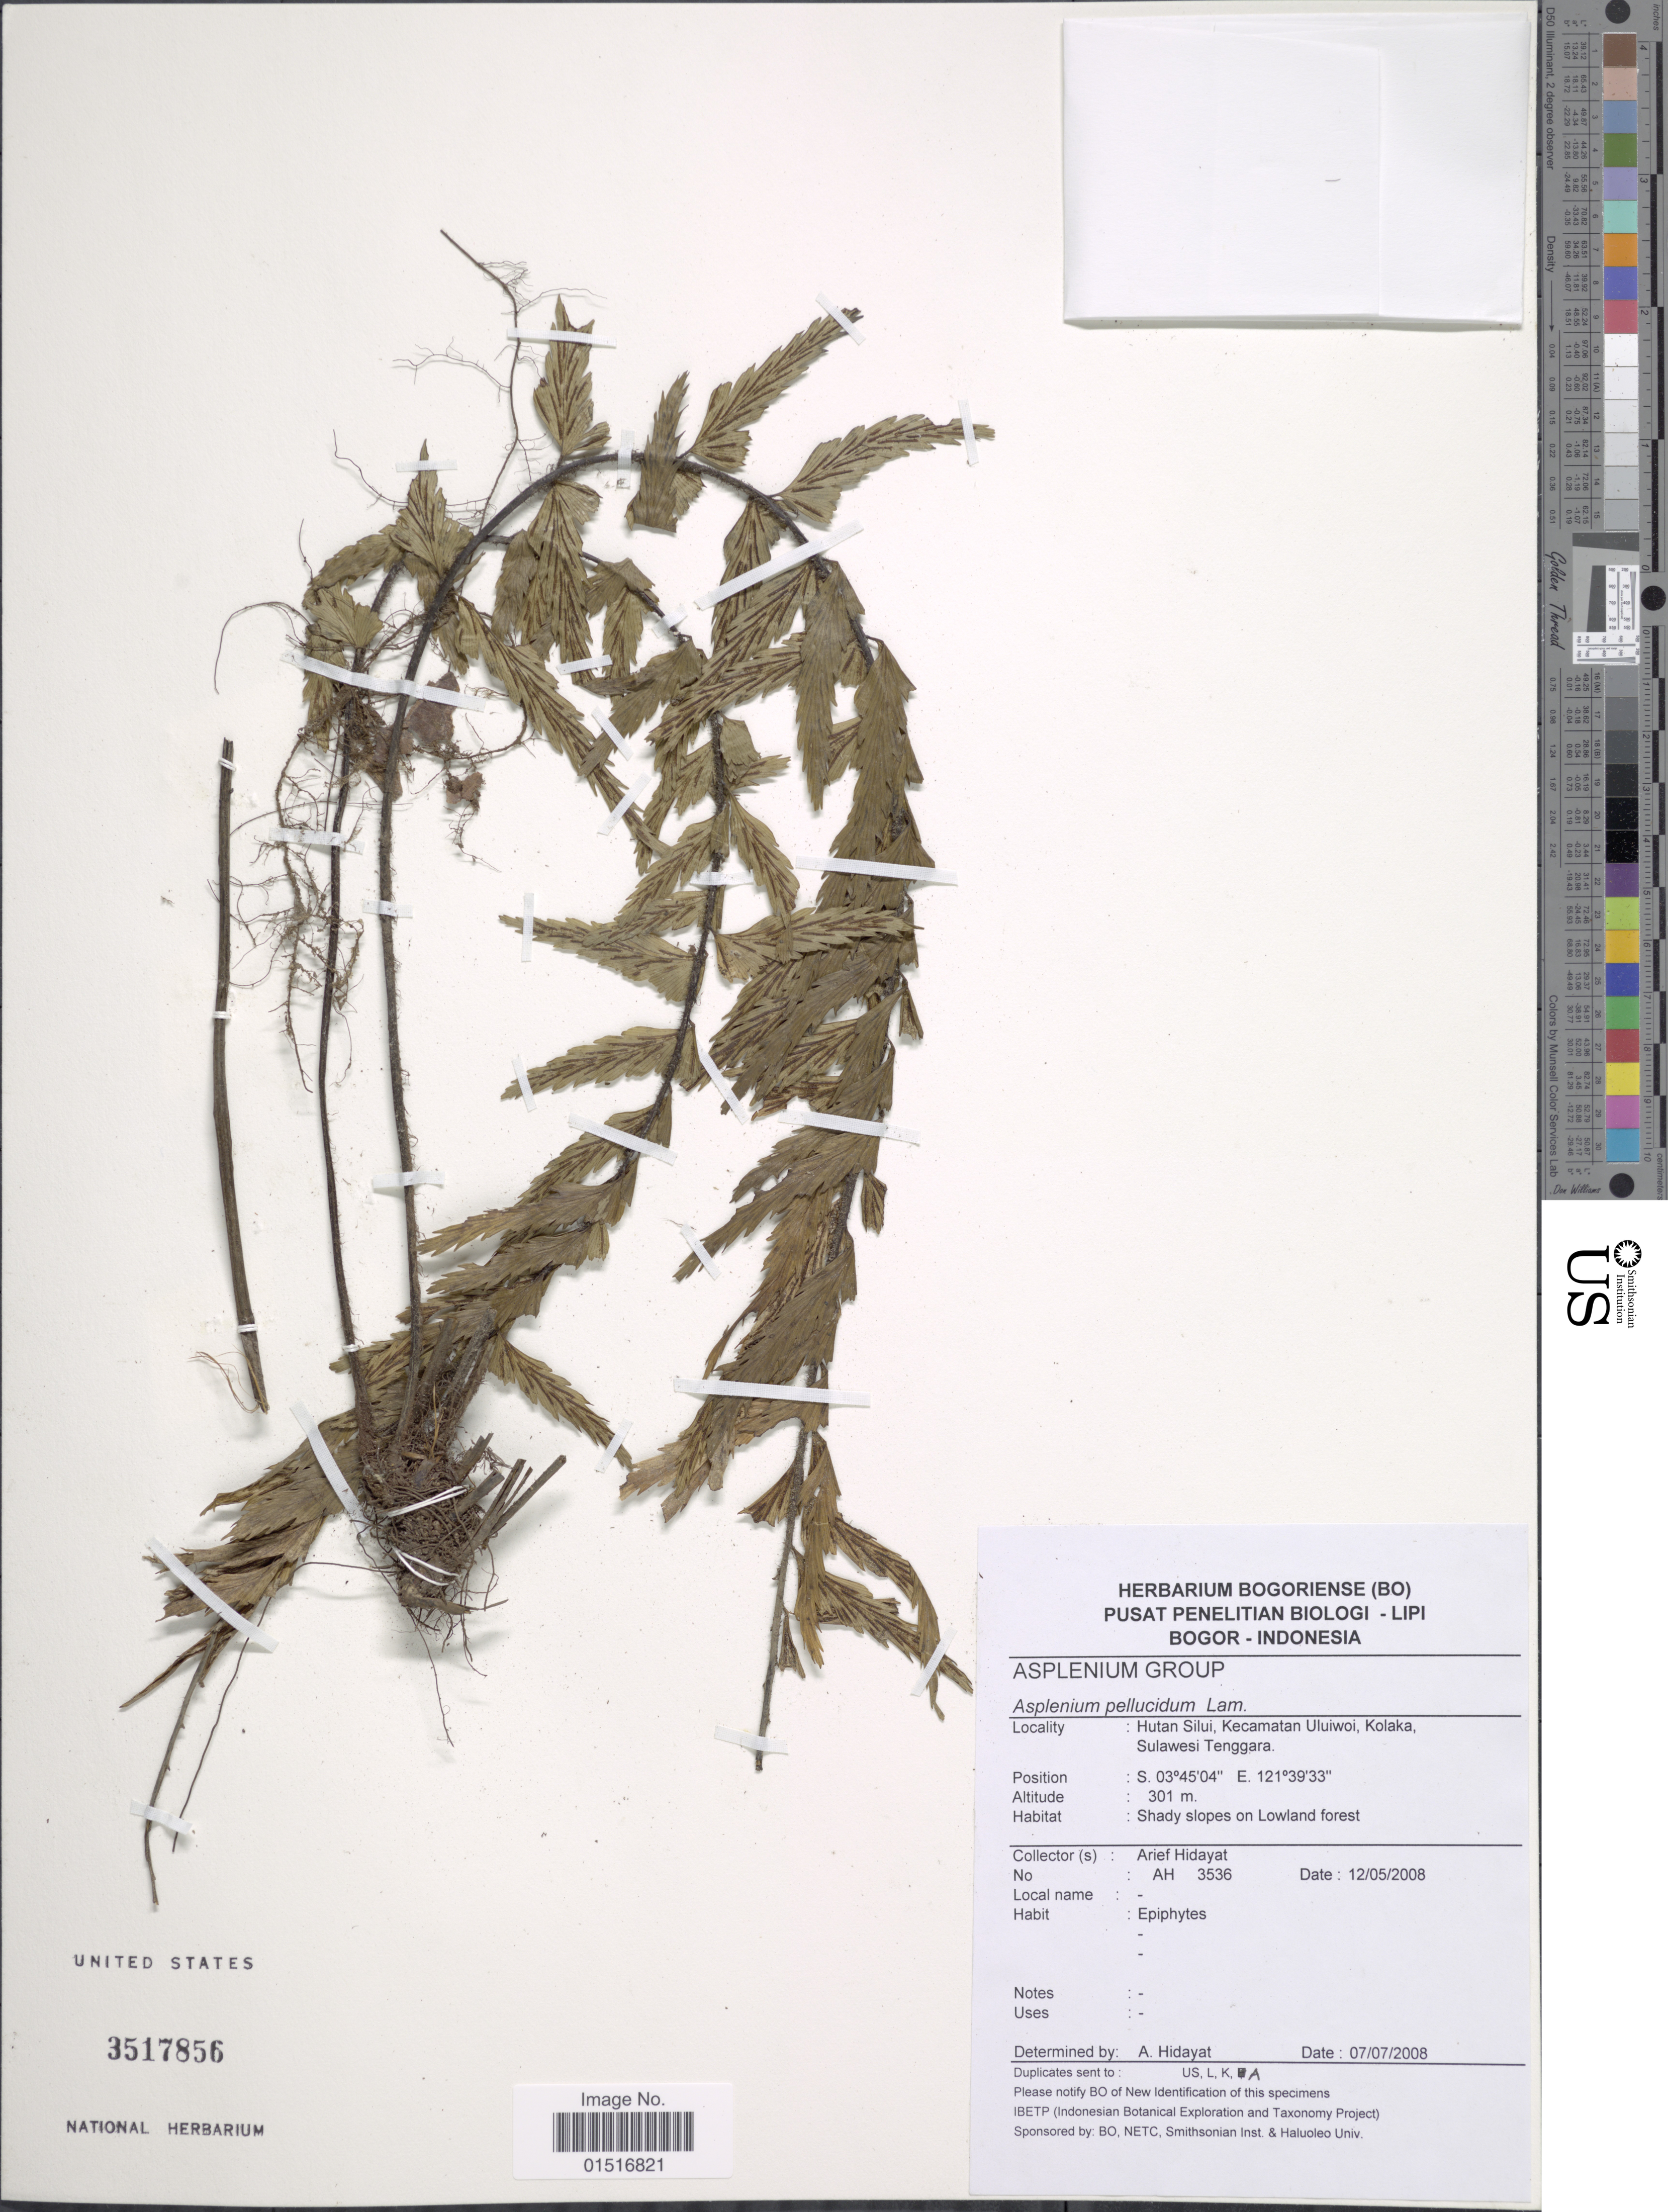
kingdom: Plantae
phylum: Tracheophyta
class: Polypodiopsida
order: Polypodiales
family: Aspleniaceae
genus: Asplenium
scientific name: Asplenium pellucidum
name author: Lam.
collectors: A. Hidayat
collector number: AH 3536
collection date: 2008-05-12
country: Indonesia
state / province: Sulawesi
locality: Hutan Shui, Kecamatan Uluiwoi, Kolaka, Sulawesi Tenggara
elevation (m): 301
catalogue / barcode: US 3517856